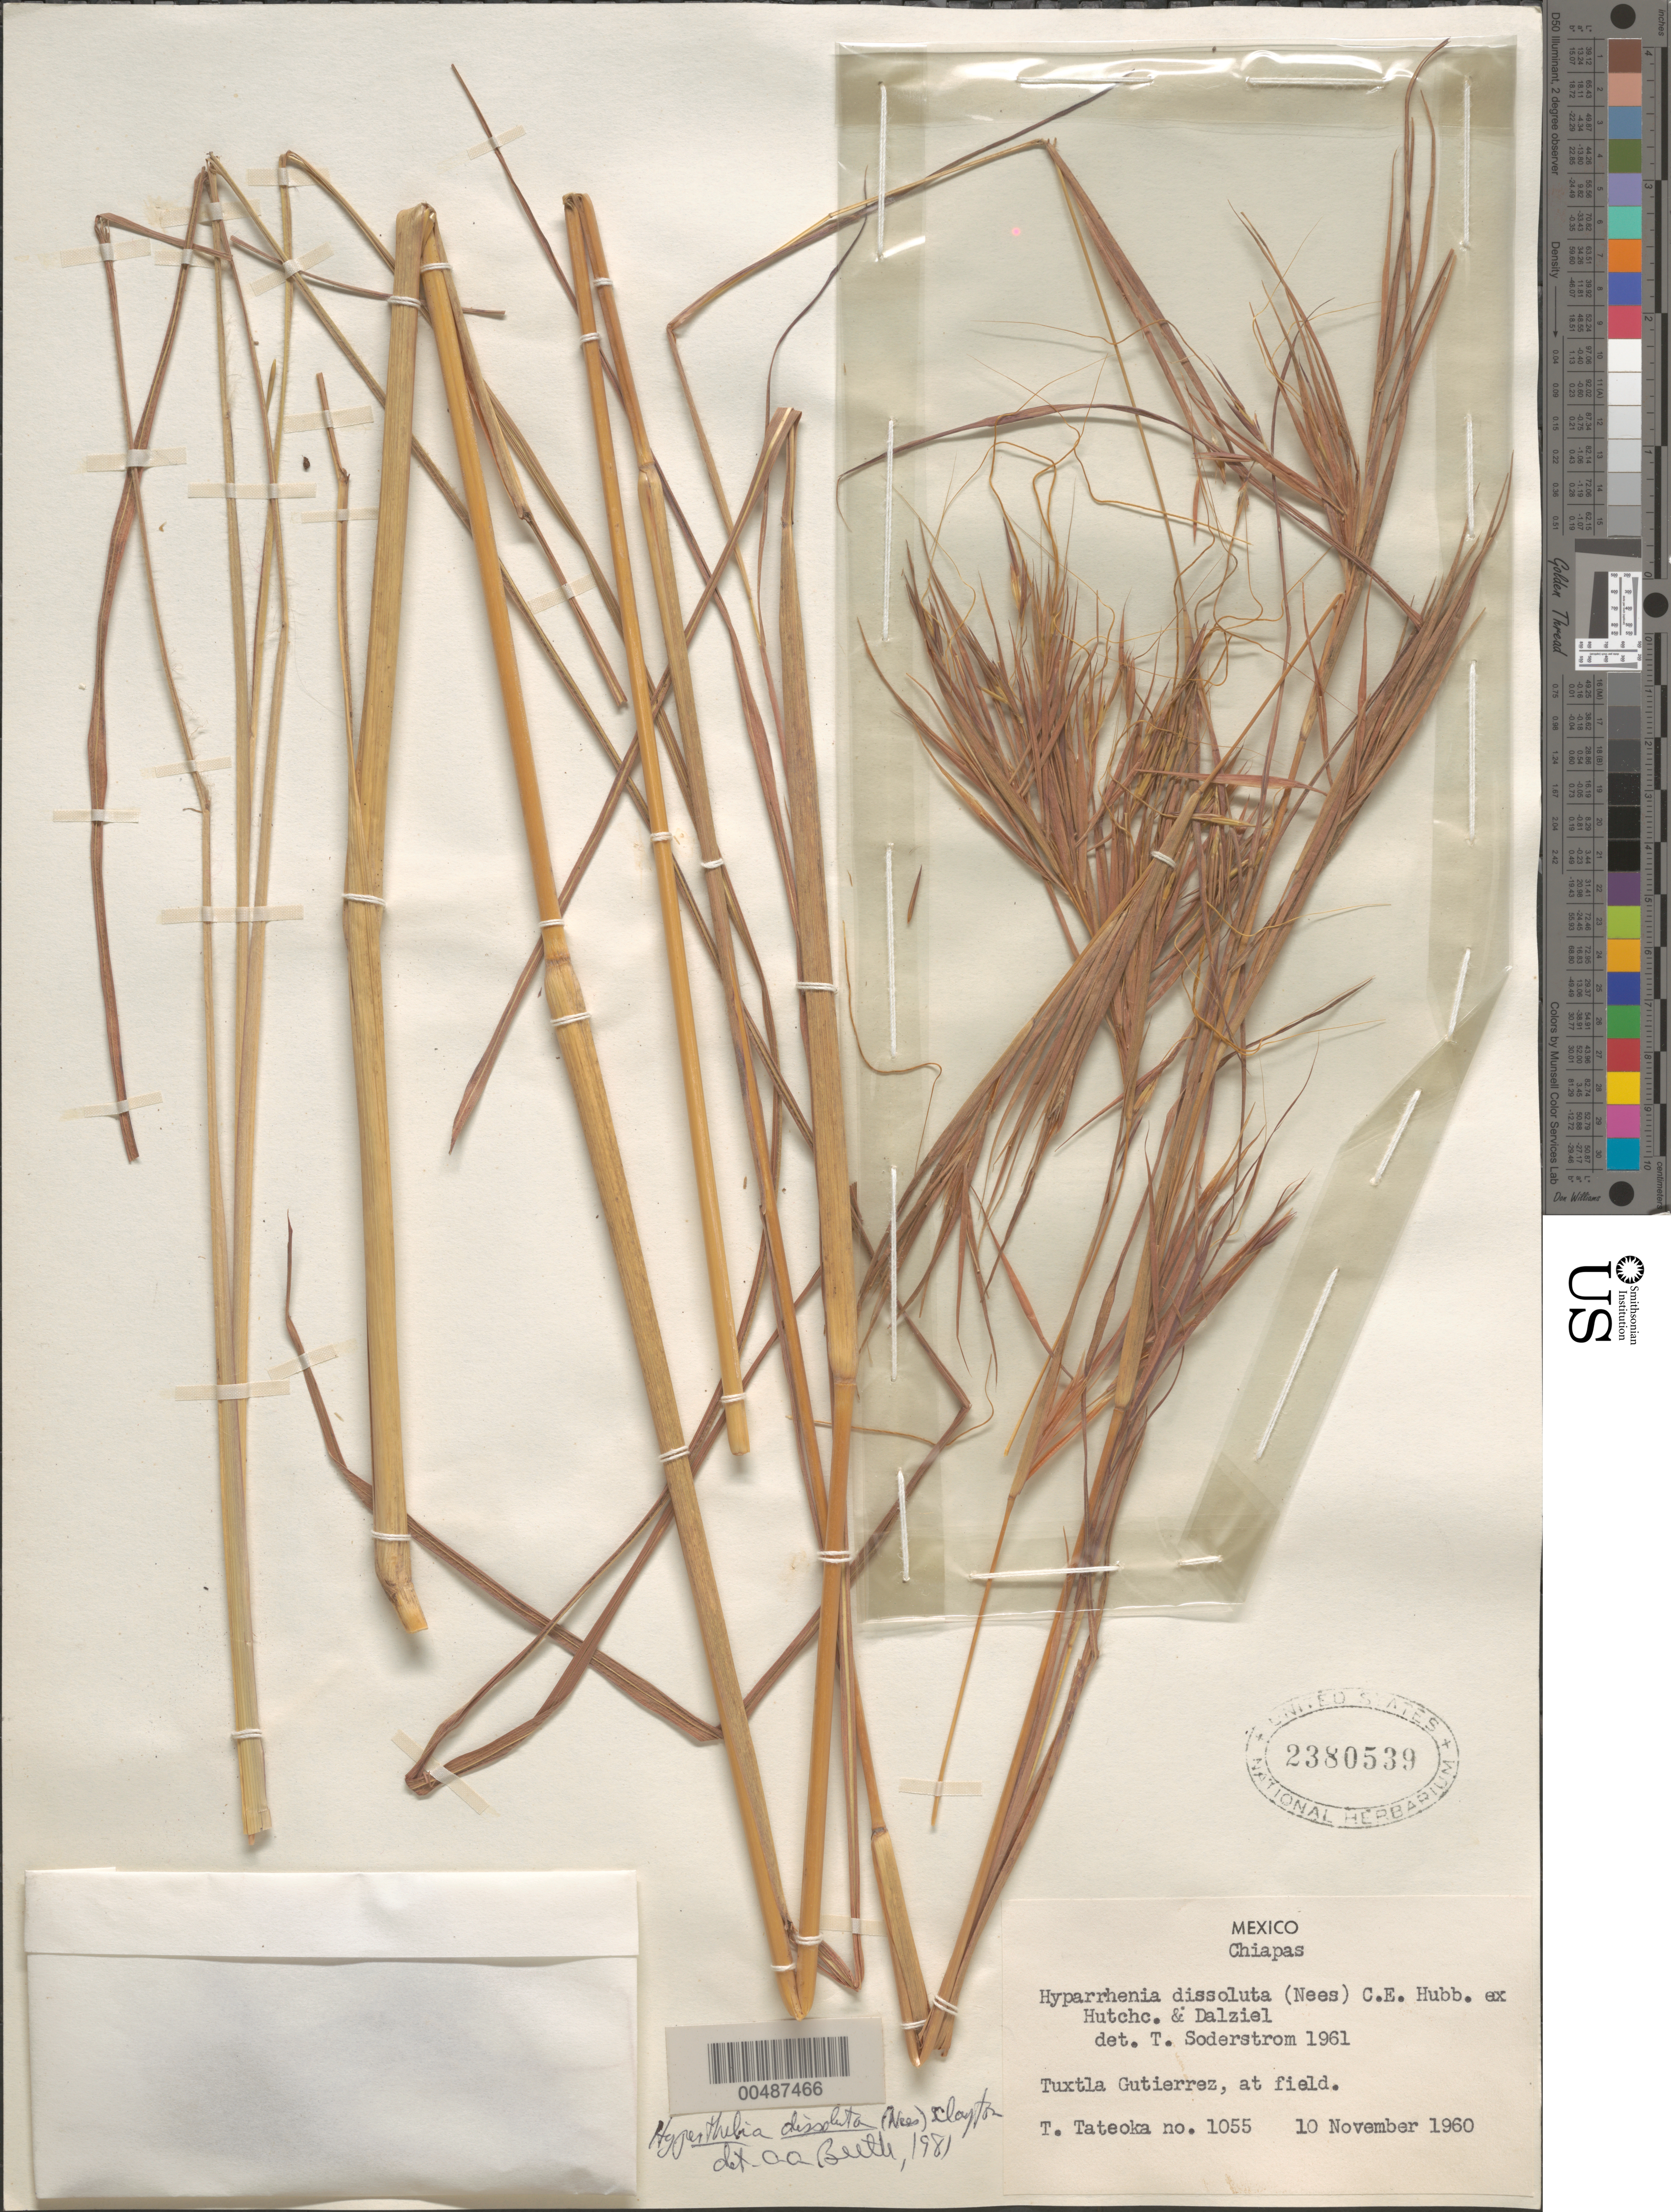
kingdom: Plantae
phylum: Tracheophyta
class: Liliopsida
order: Poales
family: Poaceae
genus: Hyperthelia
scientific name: Hyperthelia dissoluta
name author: (Nees ex Steud.) Clayton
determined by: Beetle, Alan A.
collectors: T. Tateoka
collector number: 1055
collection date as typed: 10 Nov 1960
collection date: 1960-11-10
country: Mexico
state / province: Chiapas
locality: Tuxtla Gutierrez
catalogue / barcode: US 2380539